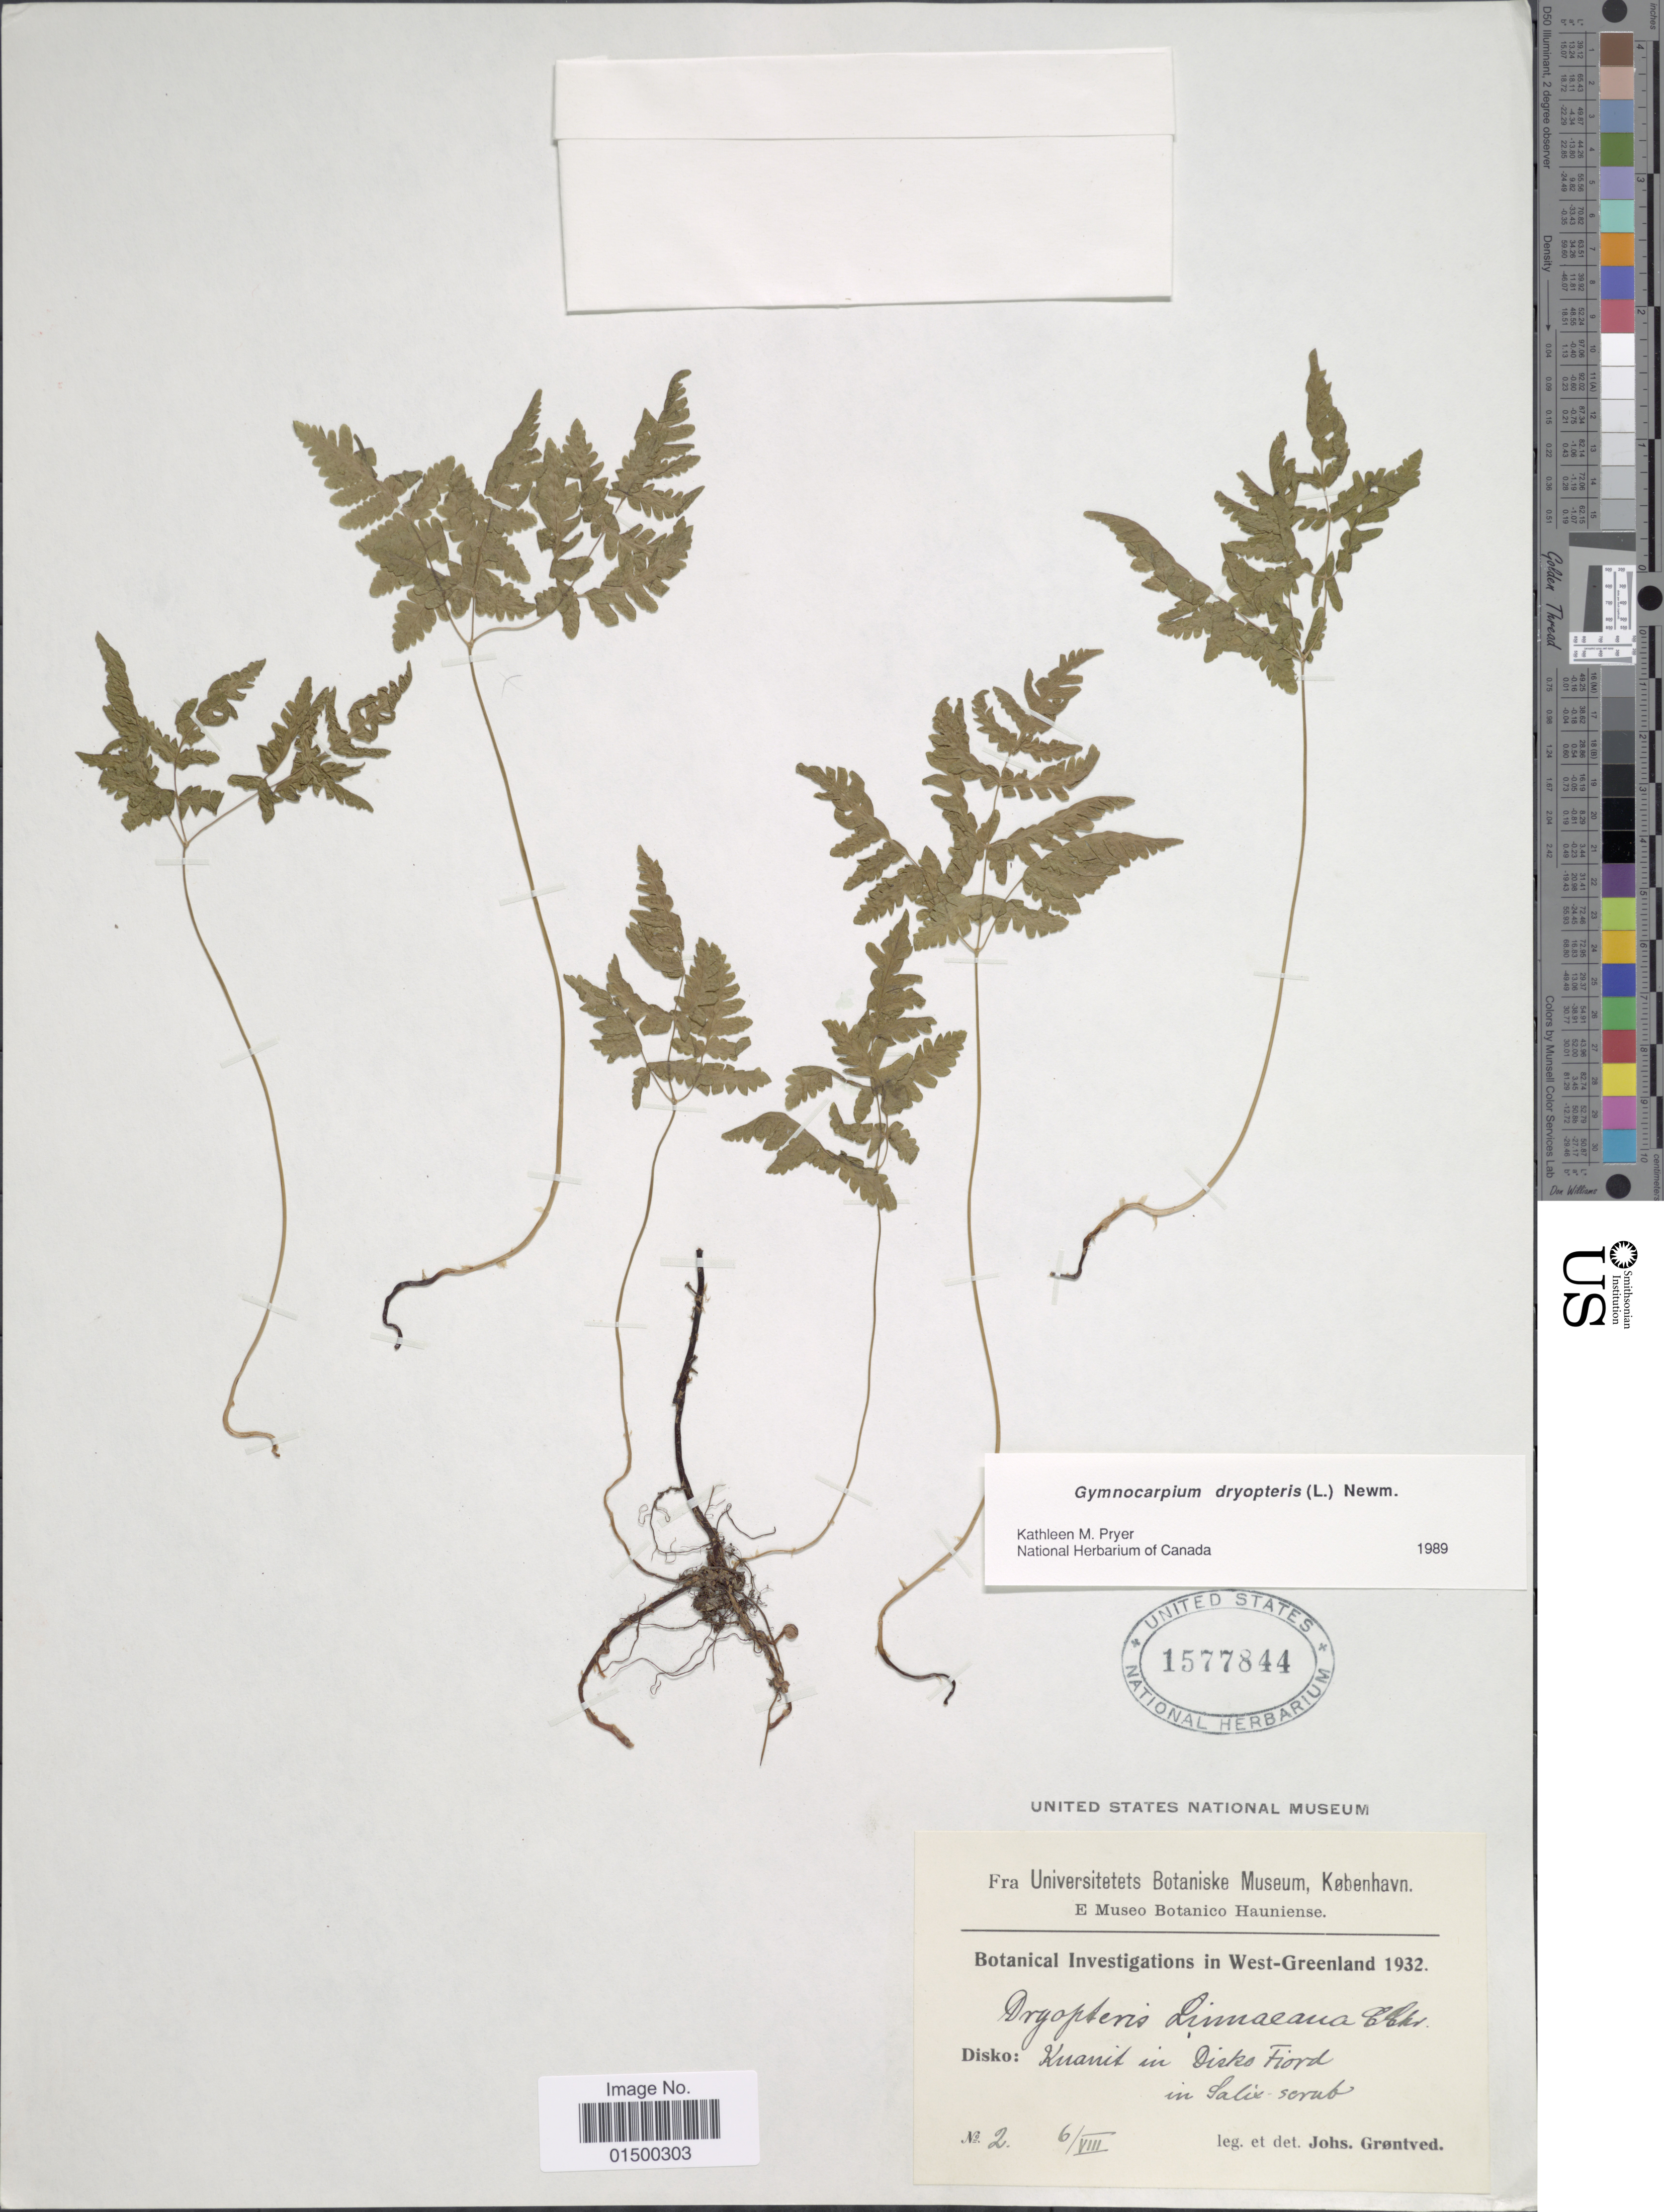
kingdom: Plantae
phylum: Tracheophyta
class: Polypodiopsida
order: Polypodiales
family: Cystopteridaceae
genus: Gymnocarpium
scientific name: Gymnocarpium dryopteris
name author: (L.) Newman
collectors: J. Gröntved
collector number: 2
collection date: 1932-08-06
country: Greenland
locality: Disko: Kuanit Disko fjord. West-Greenland.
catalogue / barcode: US 1577844